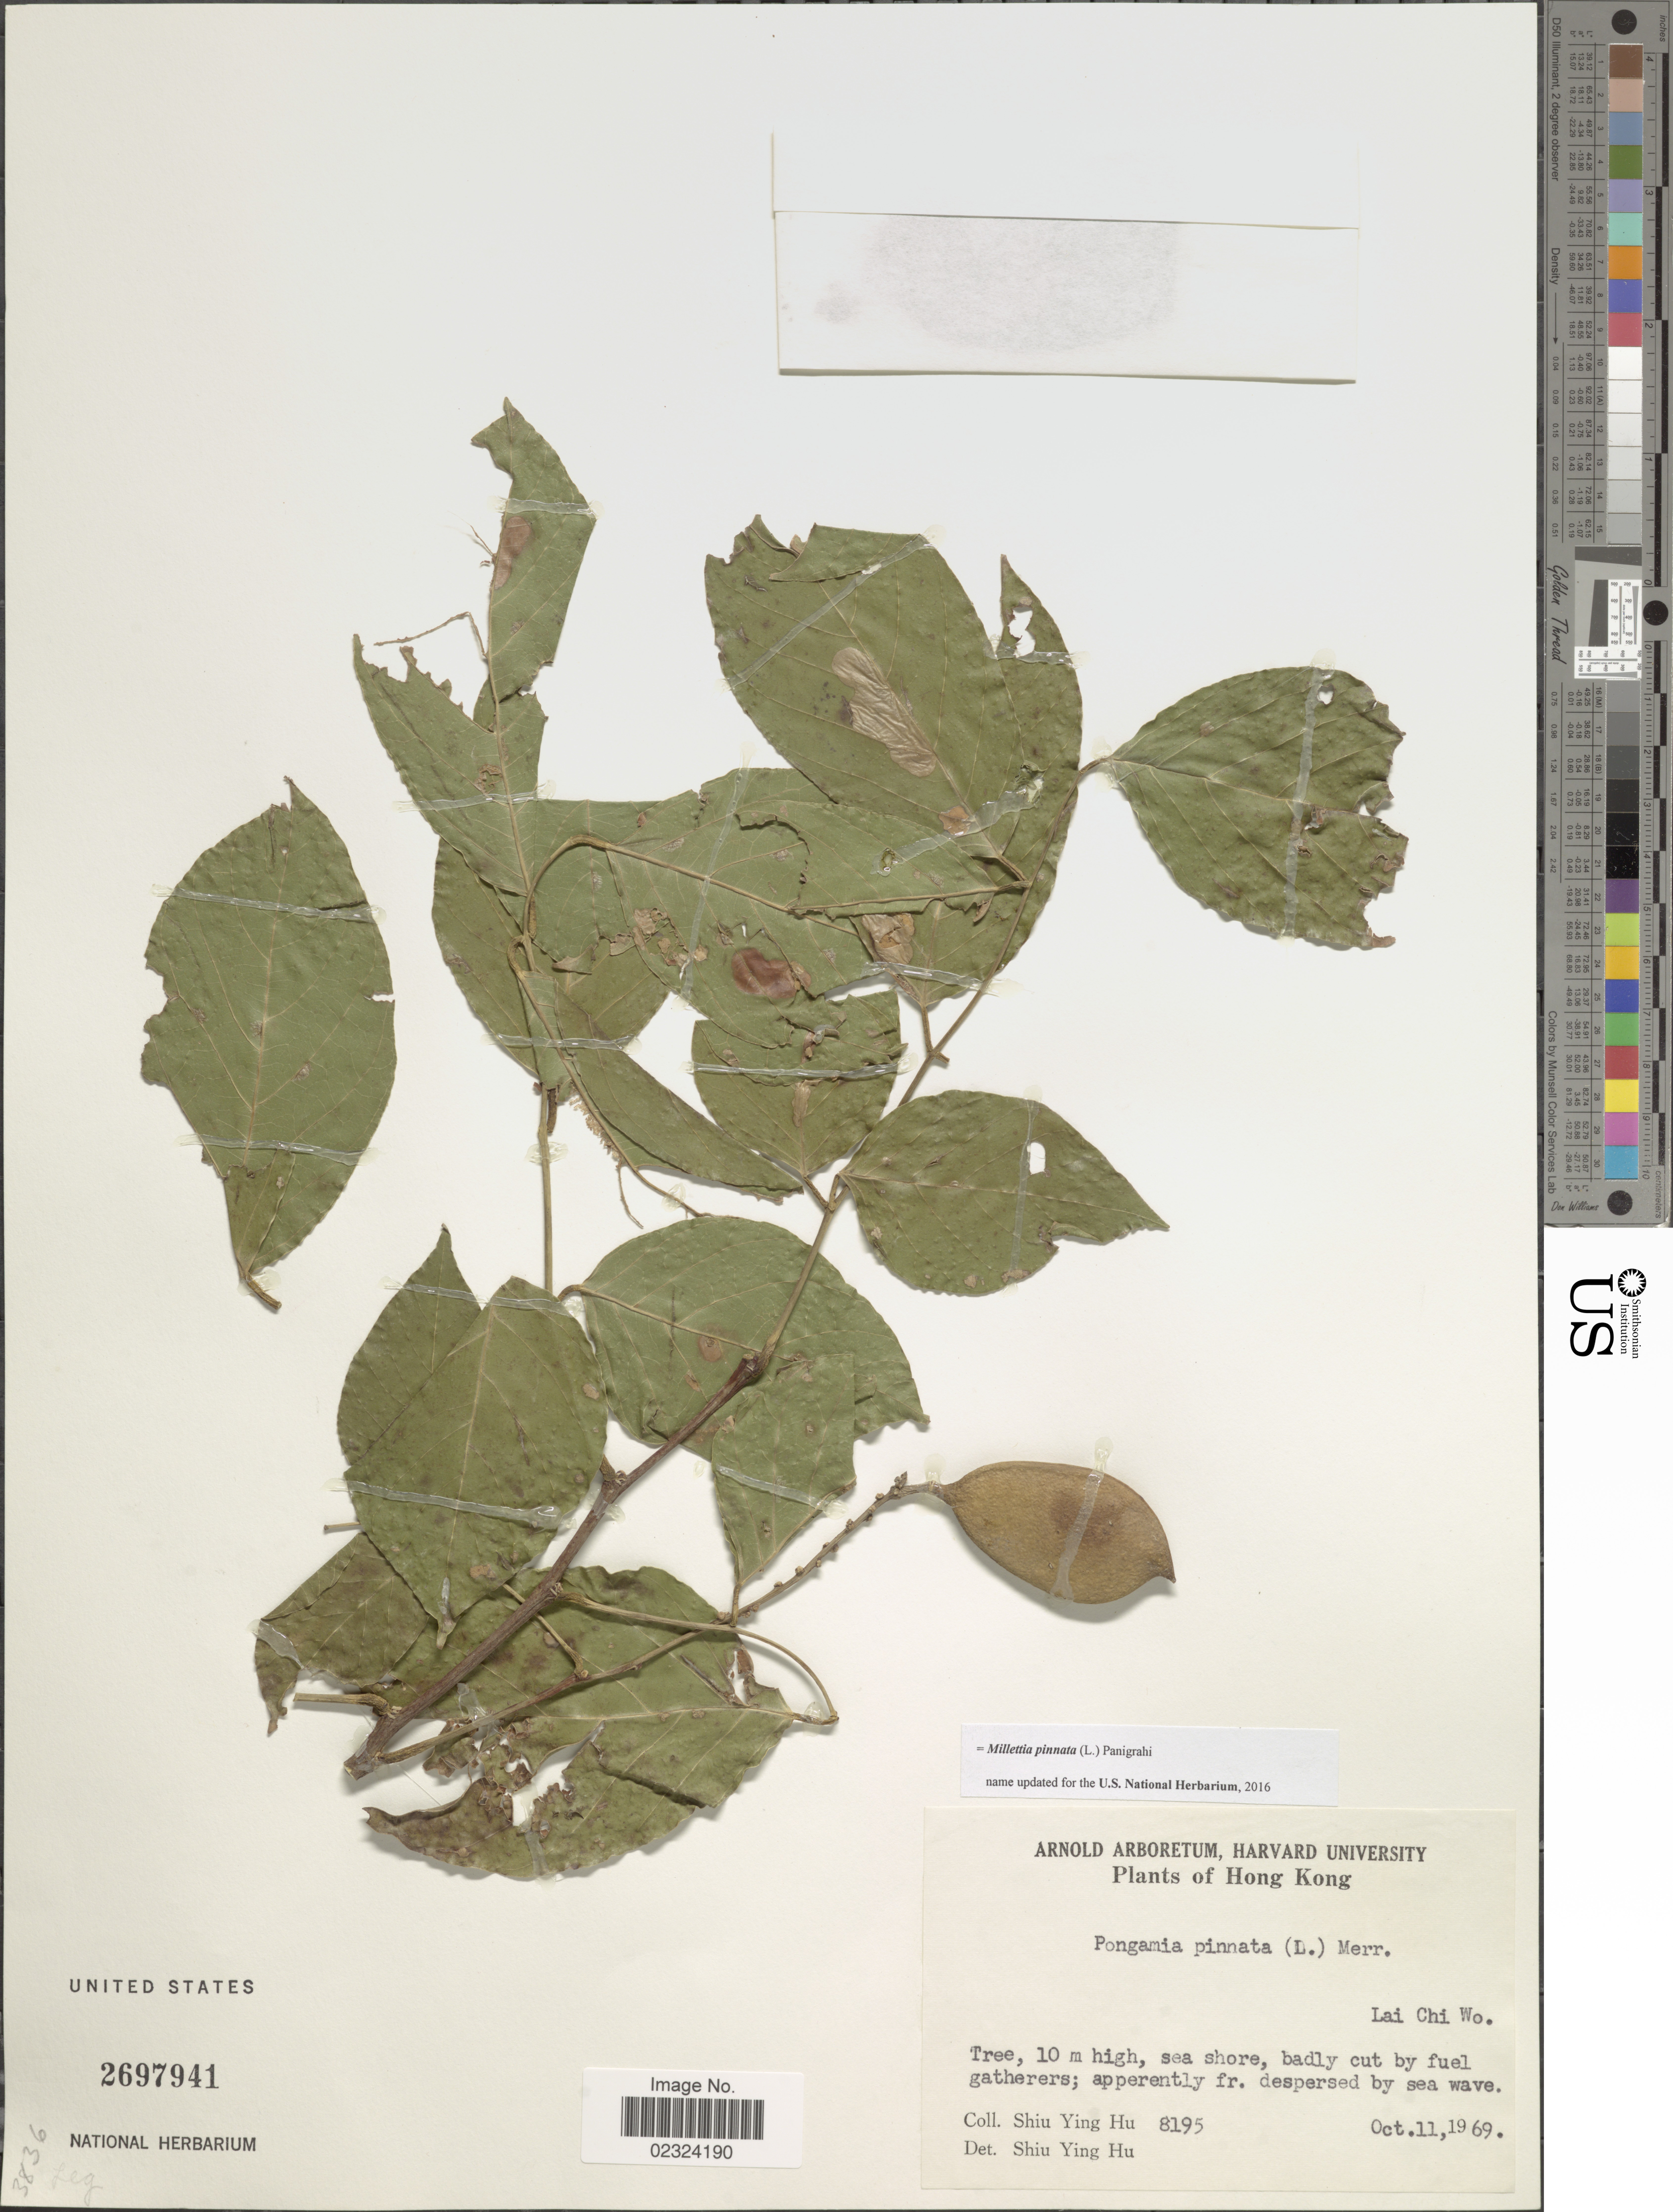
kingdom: Plantae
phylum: Tracheophyta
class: Magnoliopsida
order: Fabales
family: Fabaceae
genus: Millettia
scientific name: Millettia pinnata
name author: (L.) Panigrahi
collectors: S. Y. Hu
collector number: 8195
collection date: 1969-10-11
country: China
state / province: Hong Kong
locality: Lai Chi Wo.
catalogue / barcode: US 2697941